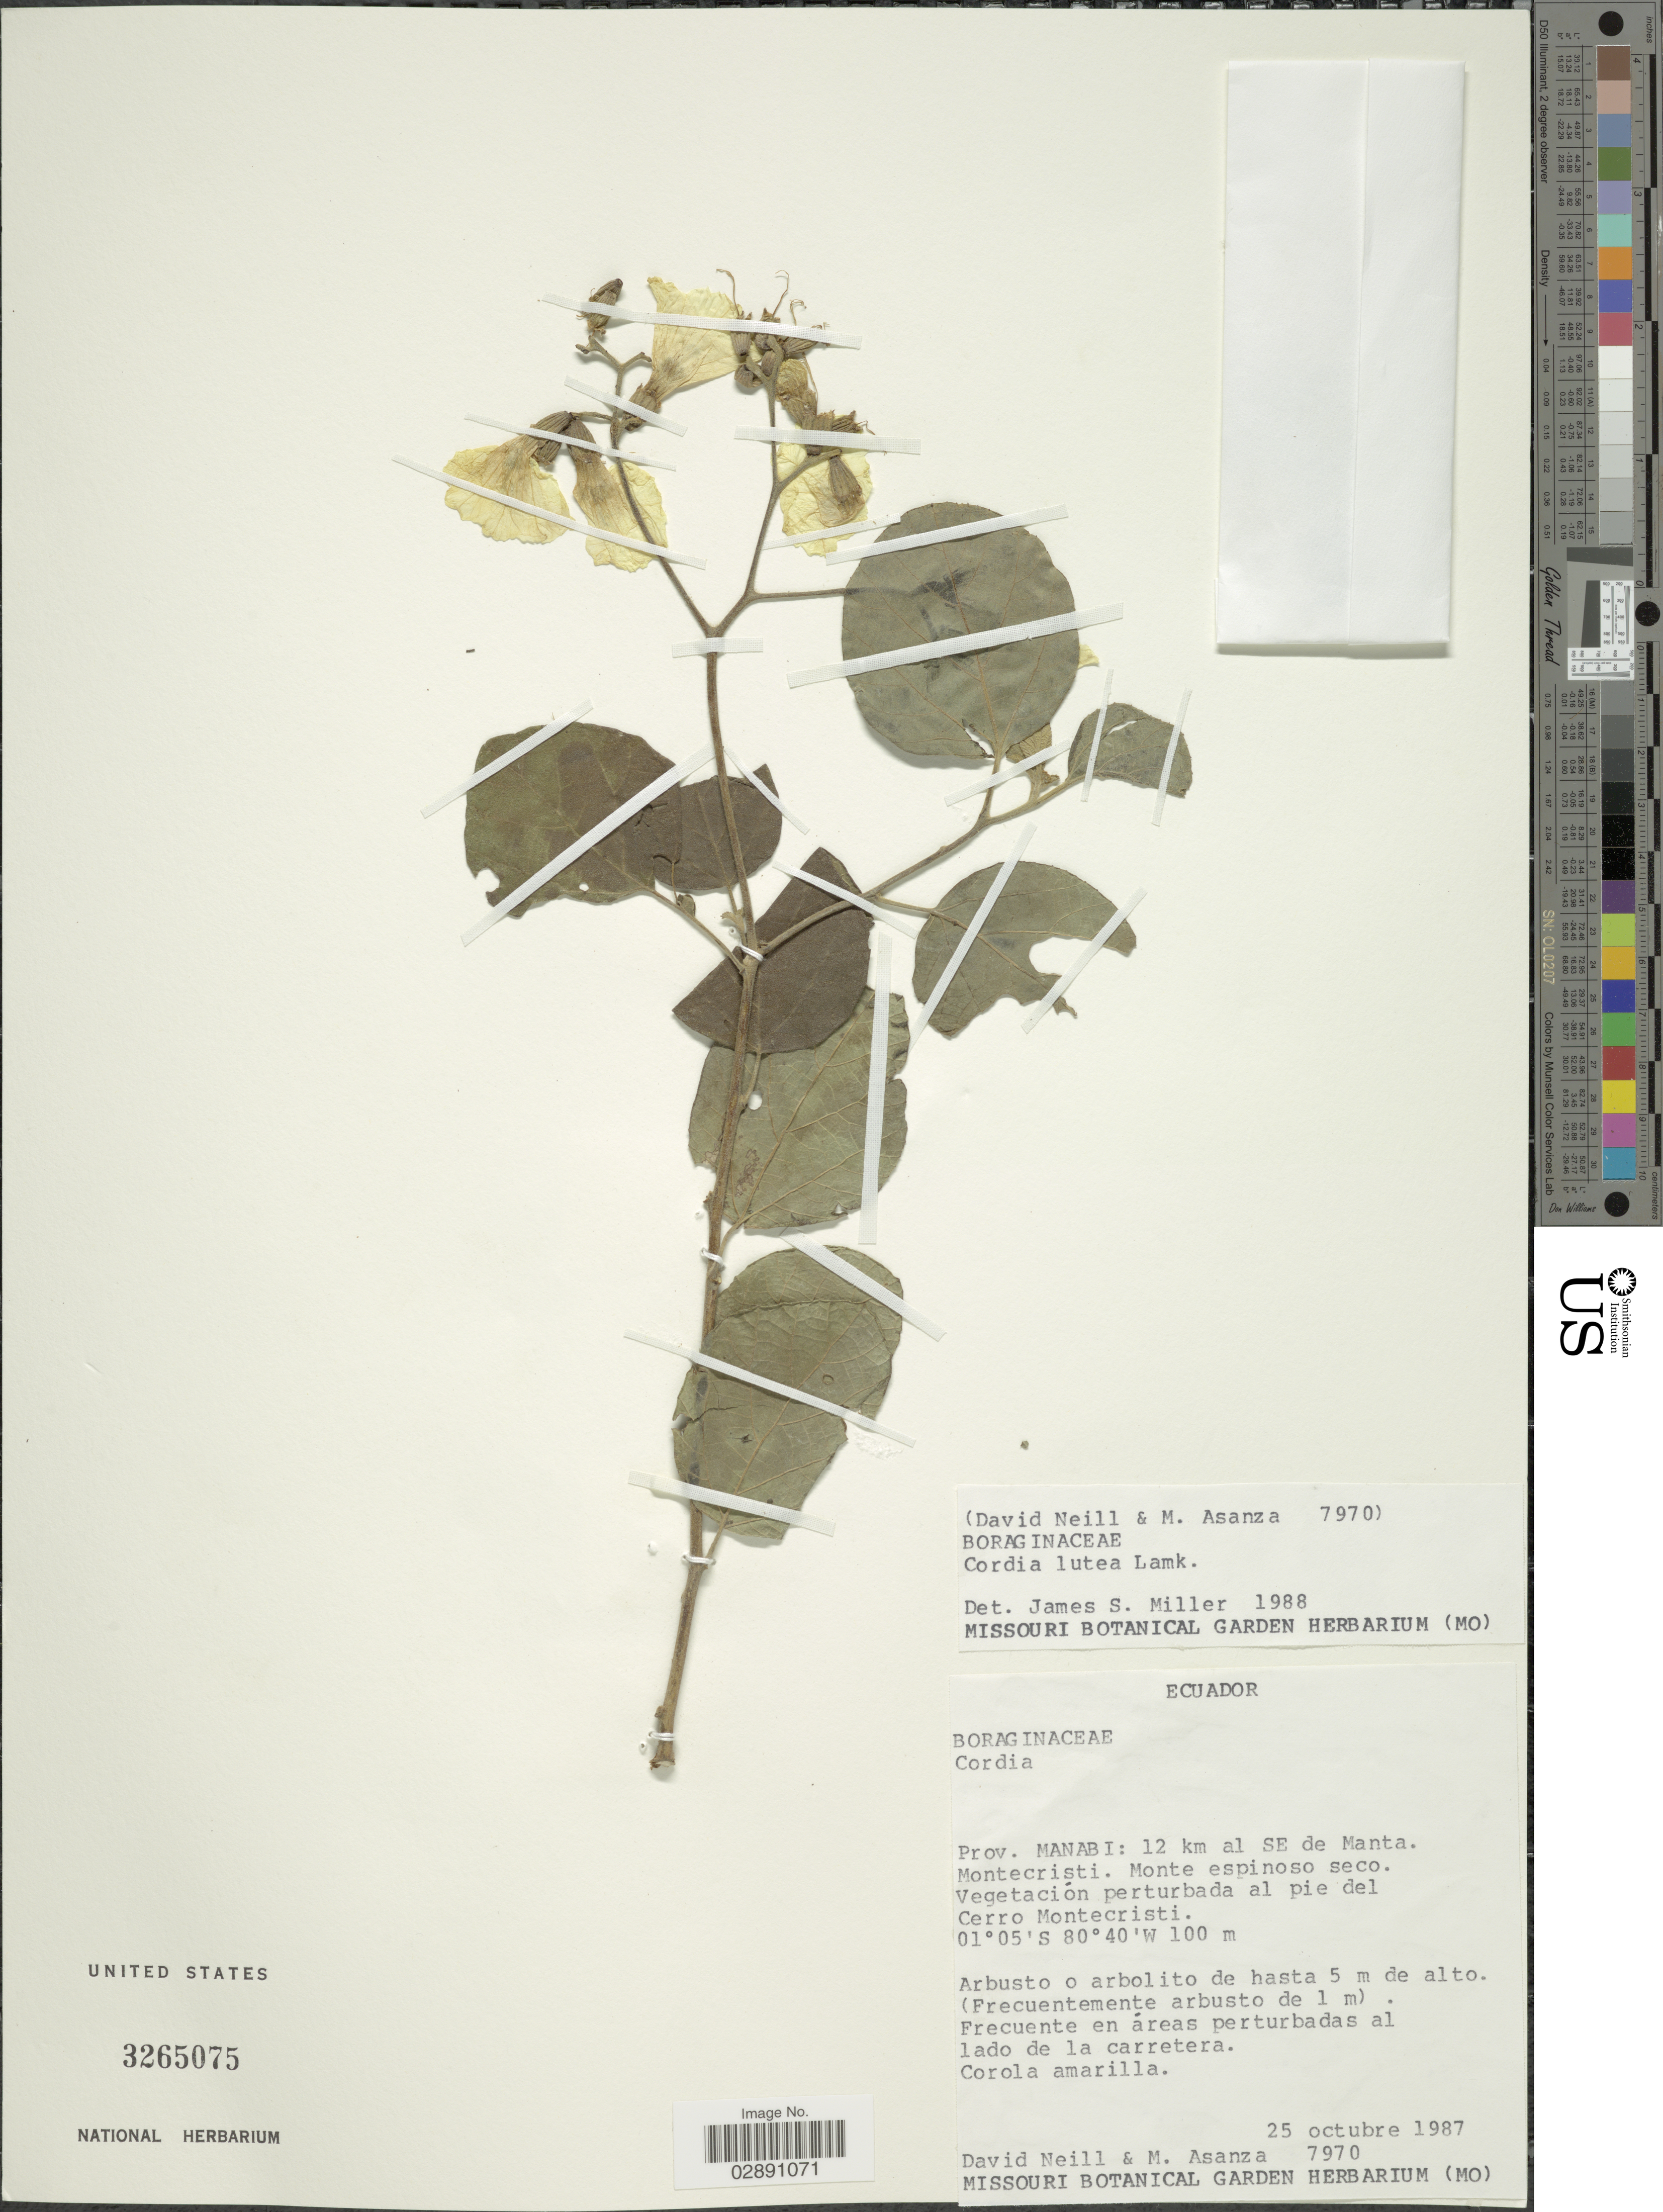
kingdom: Plantae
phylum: Tracheophyta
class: Magnoliopsida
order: Boraginales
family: Cordiaceae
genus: Cordia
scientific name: Cordia lutea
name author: Lam.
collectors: D. Neill & M. Asanza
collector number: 7970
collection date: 1987-10-25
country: Ecuador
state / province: Manabí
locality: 12 km al SE de Manta. Montecristi. Vegetación perturbada al pie del Cerro Montecristi.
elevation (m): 100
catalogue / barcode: US 3265075